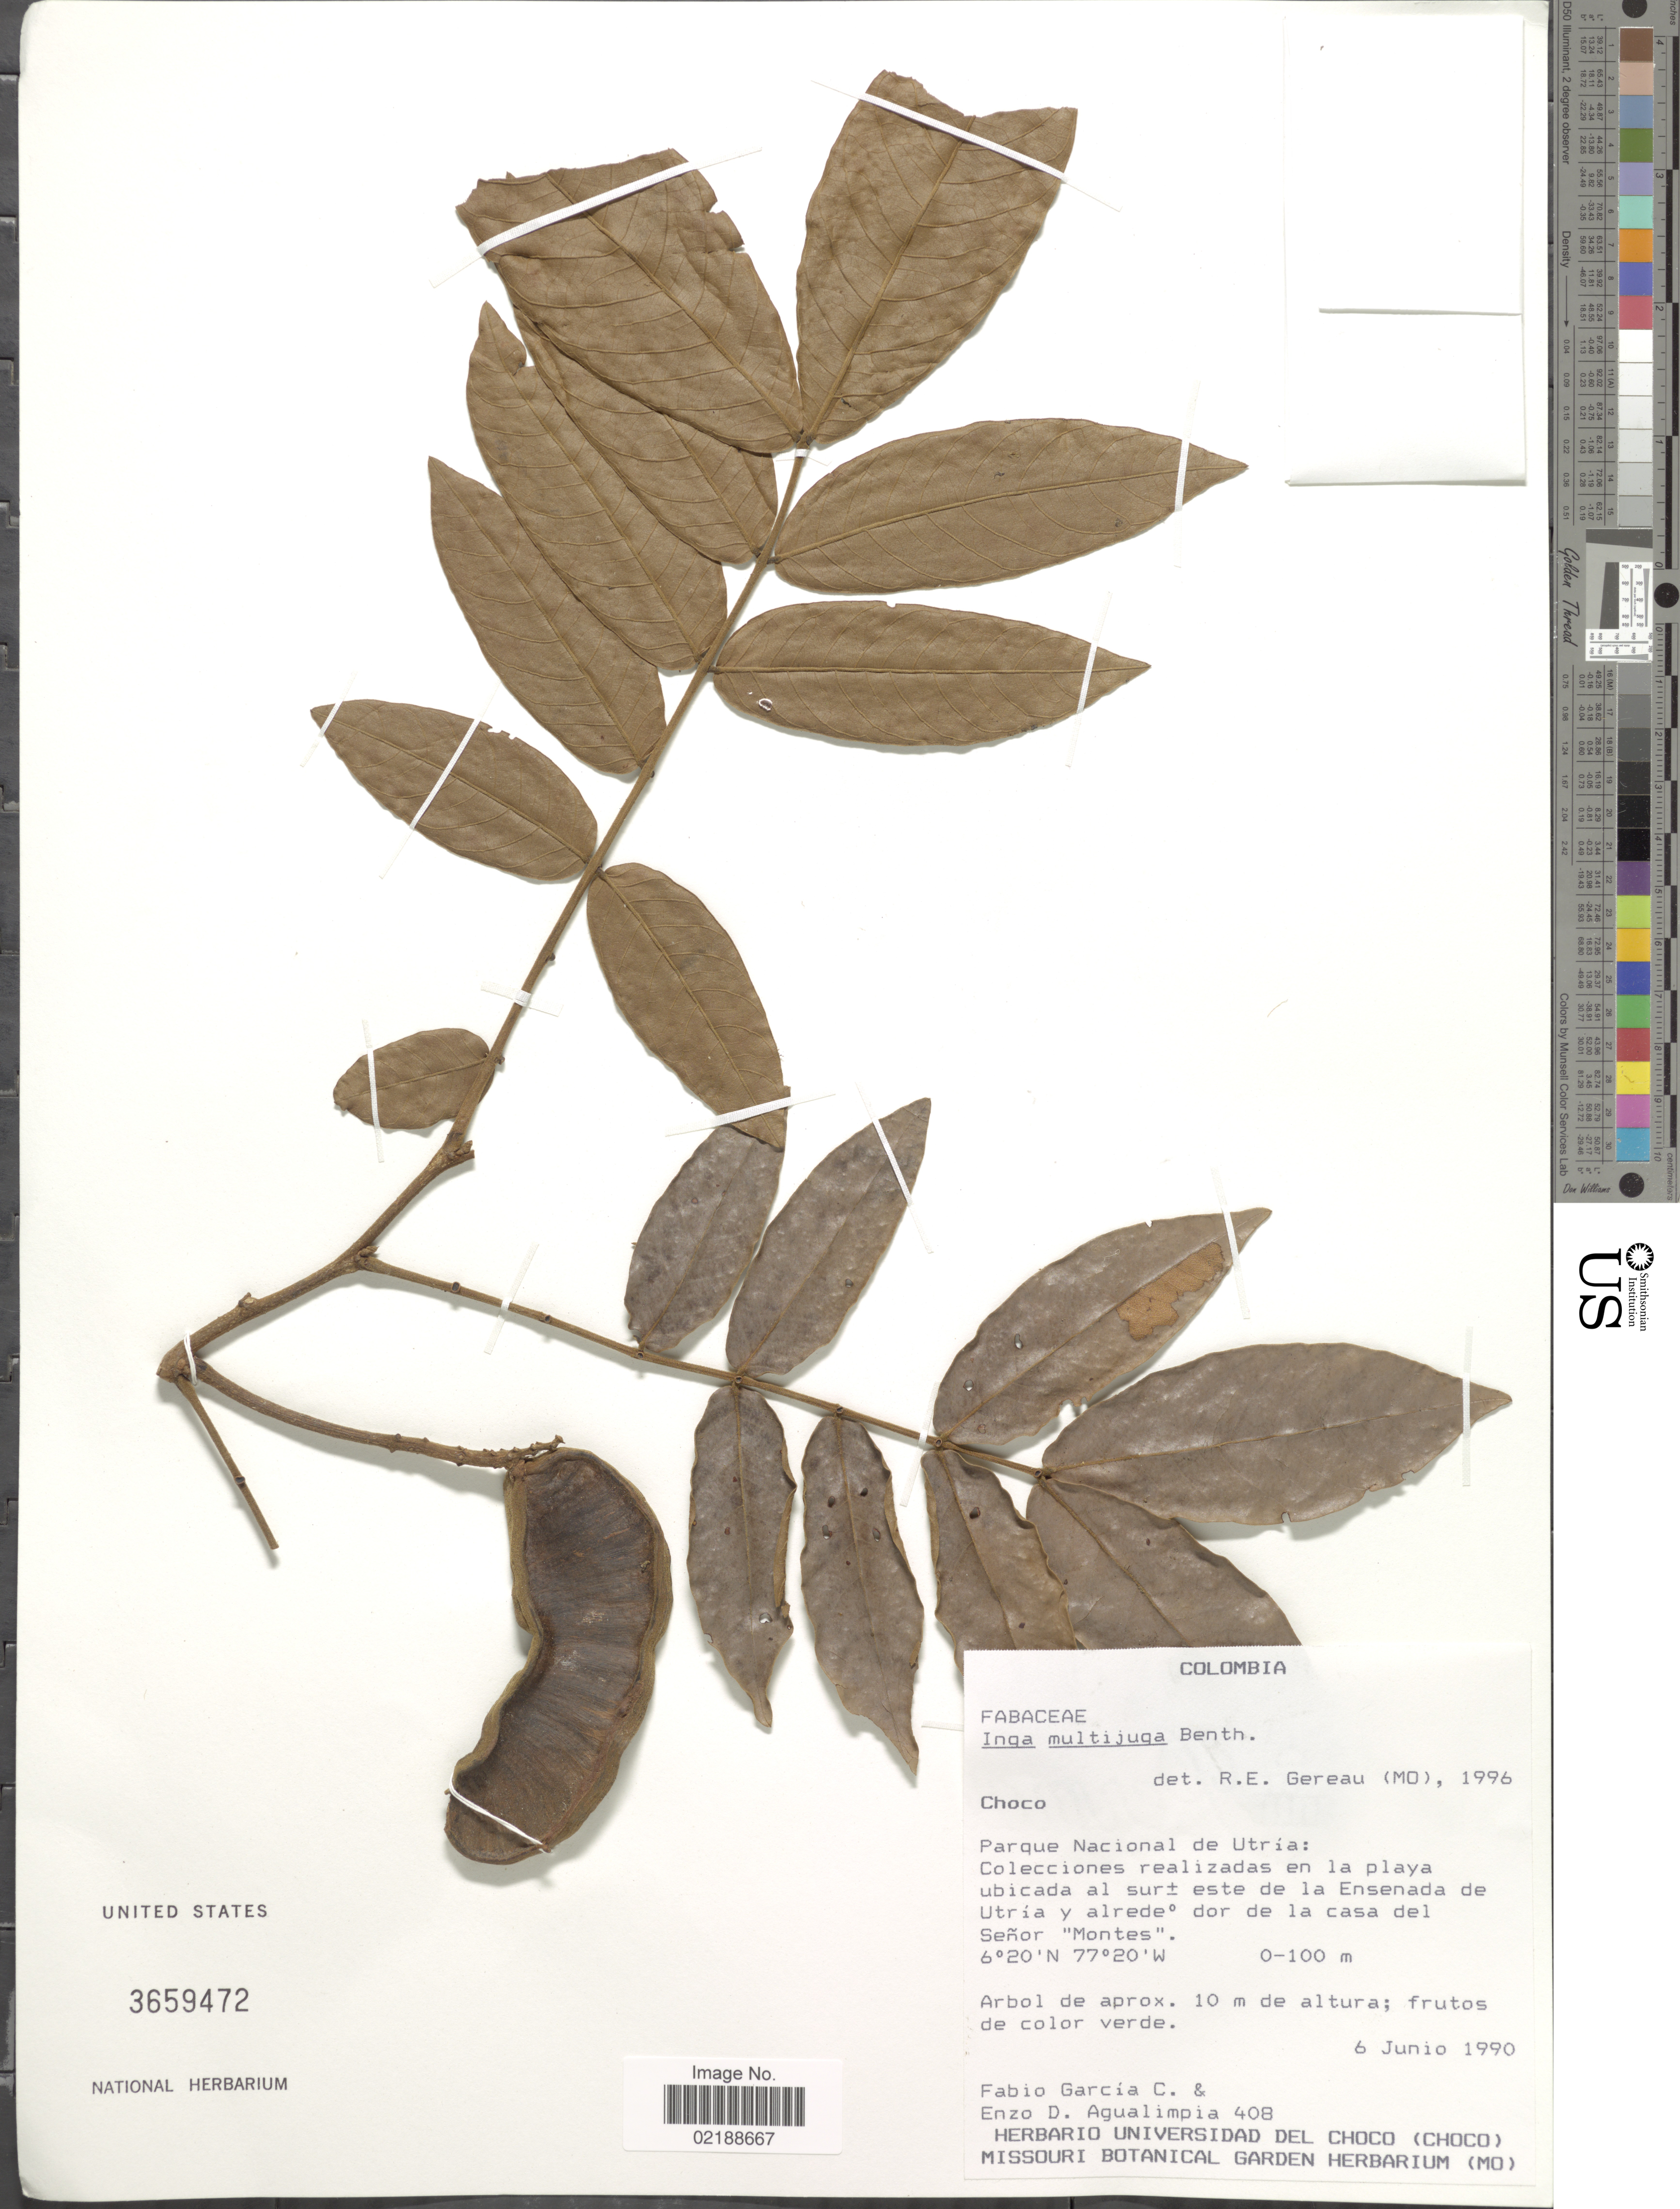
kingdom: Plantae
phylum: Tracheophyta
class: Magnoliopsida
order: Fabales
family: Fabaceae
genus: Inga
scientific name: Inga multijuga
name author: Benth.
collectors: F. García C. & E. D. Agualimpia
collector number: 408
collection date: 1990-06-06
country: Colombia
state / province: Chocó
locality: Parque Nacional de Utría: Colecciones realizadas en la playa ubicada al sur ± este d la Ensenada de Utría y alrededor de la casa del Señor 'Montes'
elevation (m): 0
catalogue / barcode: US 3659472